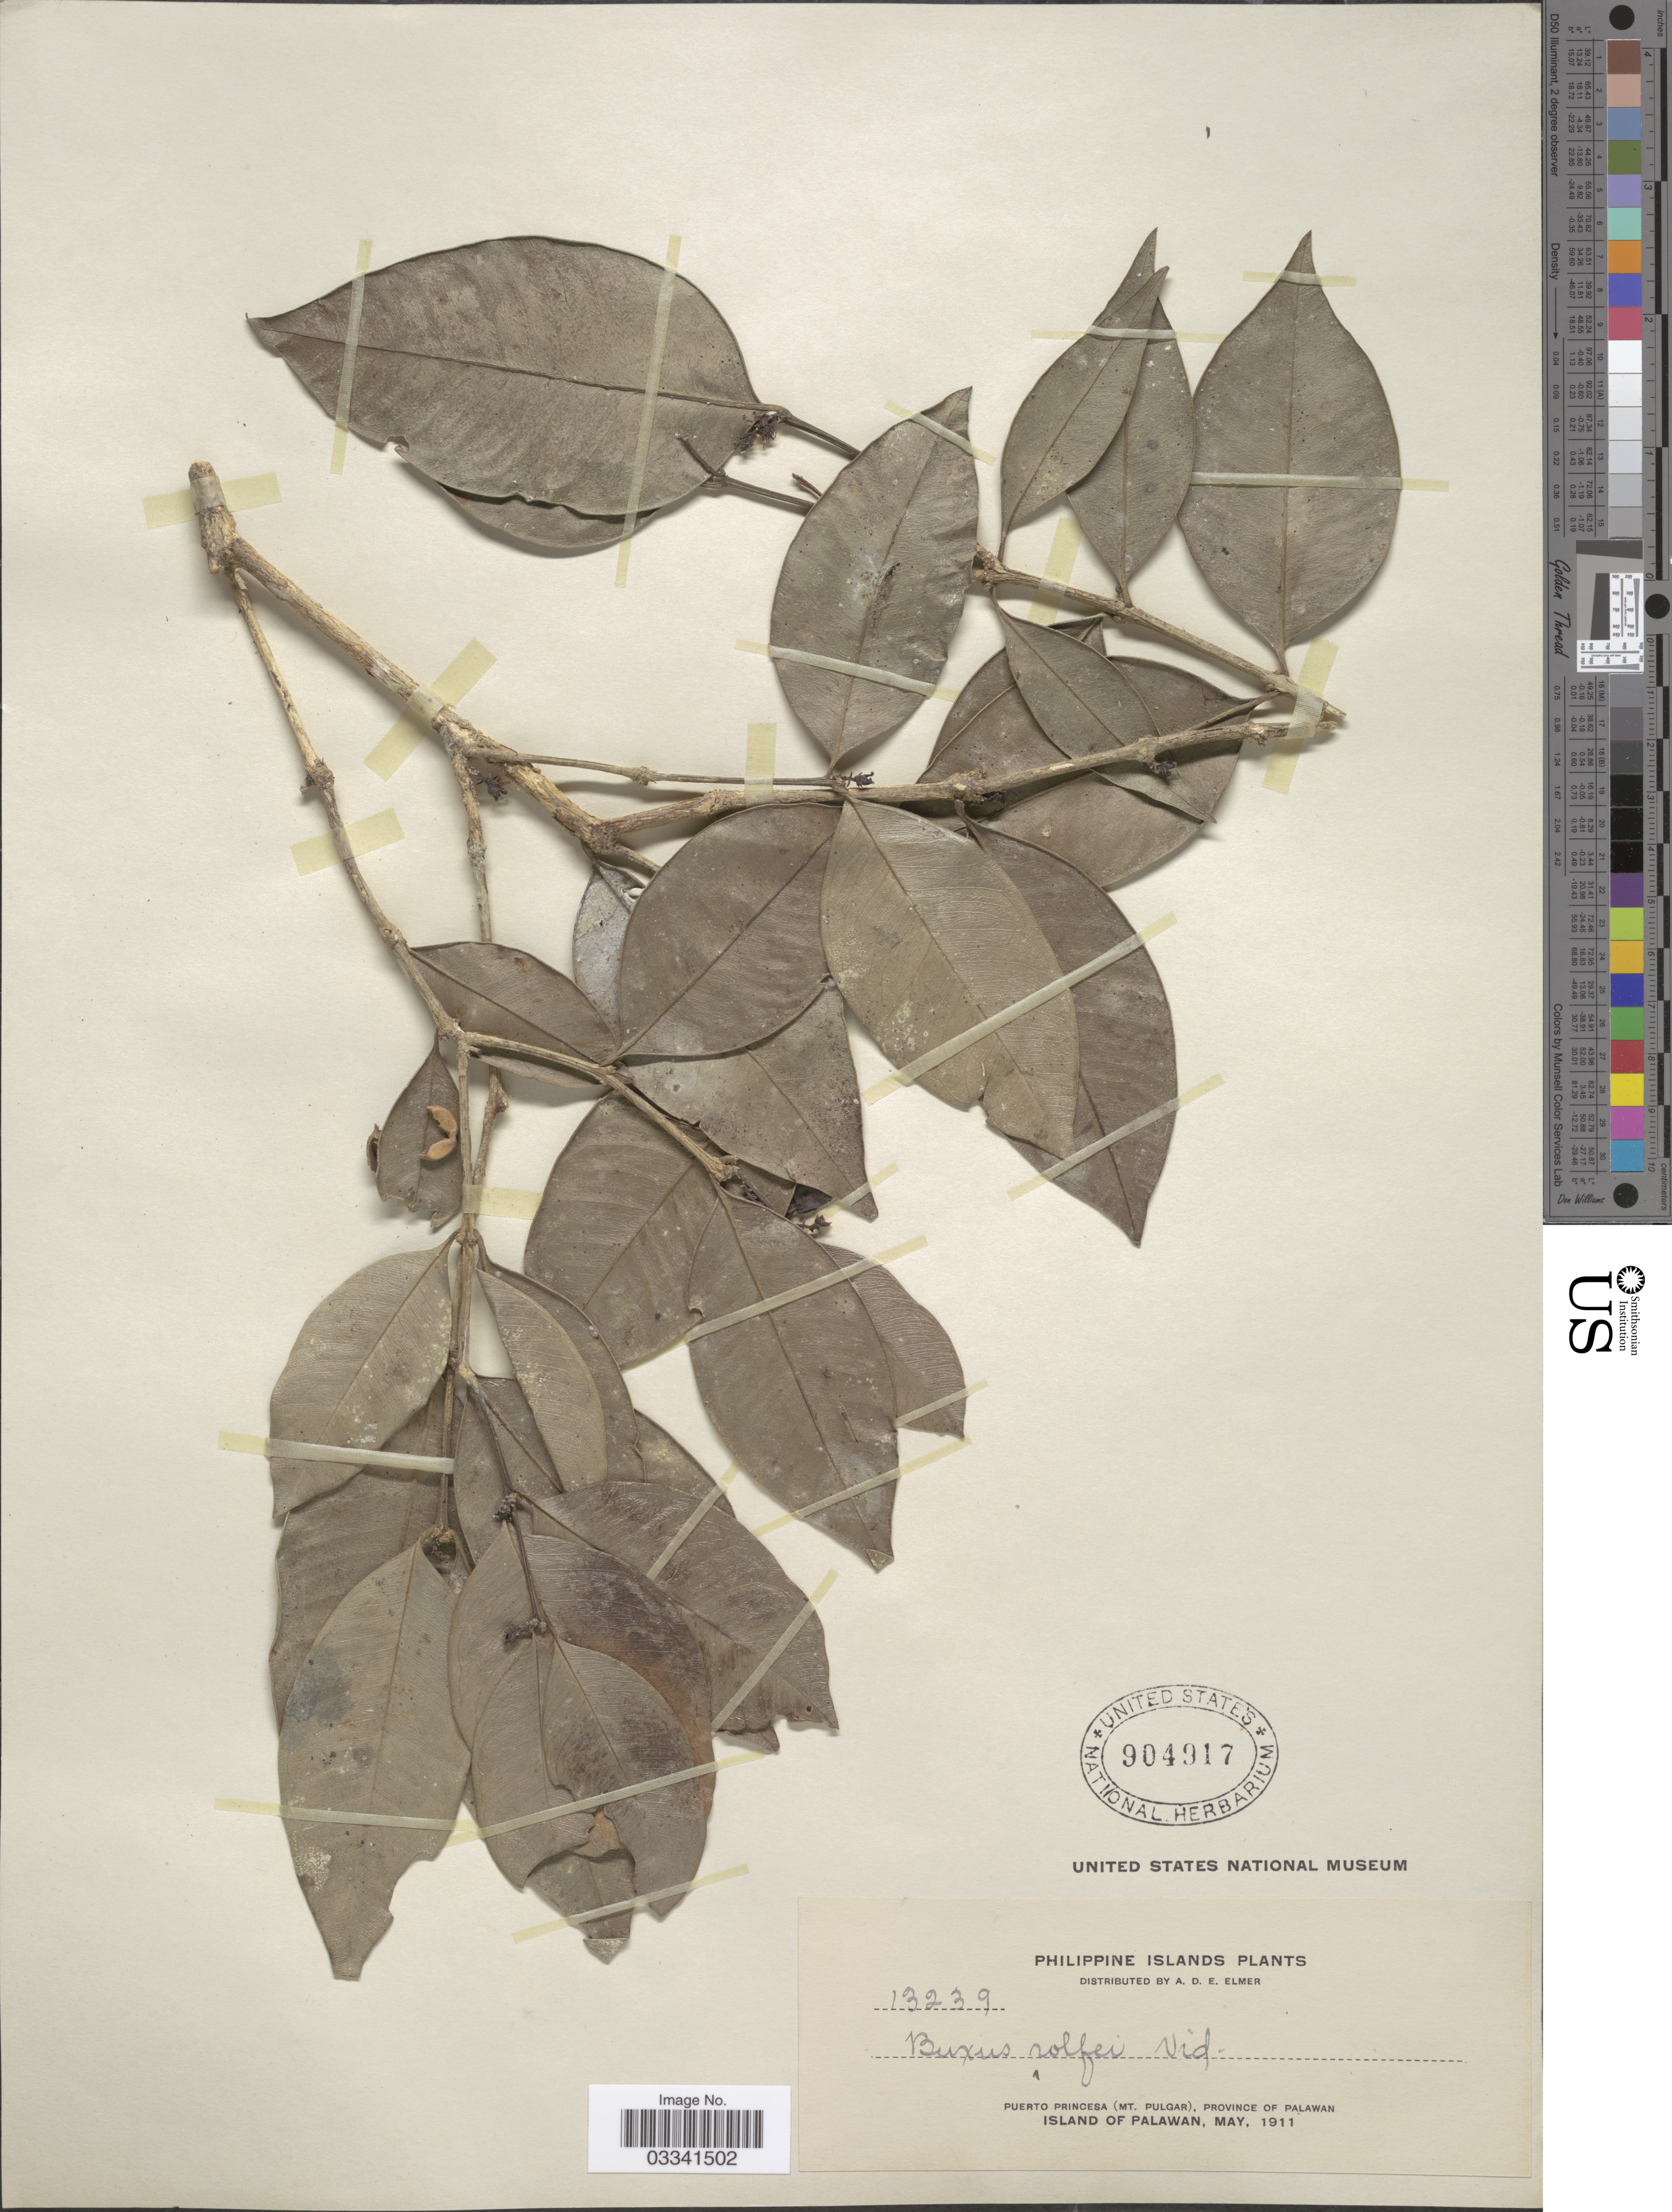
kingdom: Plantae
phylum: Tracheophyta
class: Magnoliopsida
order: Buxales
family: Buxaceae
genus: Buxus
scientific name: Buxus rolfei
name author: S. Vidal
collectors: A. D. E. Elmer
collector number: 13239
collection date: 1911-05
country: Philippines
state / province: Mimaropa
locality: Puerto Princesa (Mt. Pulgar), Province of Palawan, Island of Palawan.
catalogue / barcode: US 904917